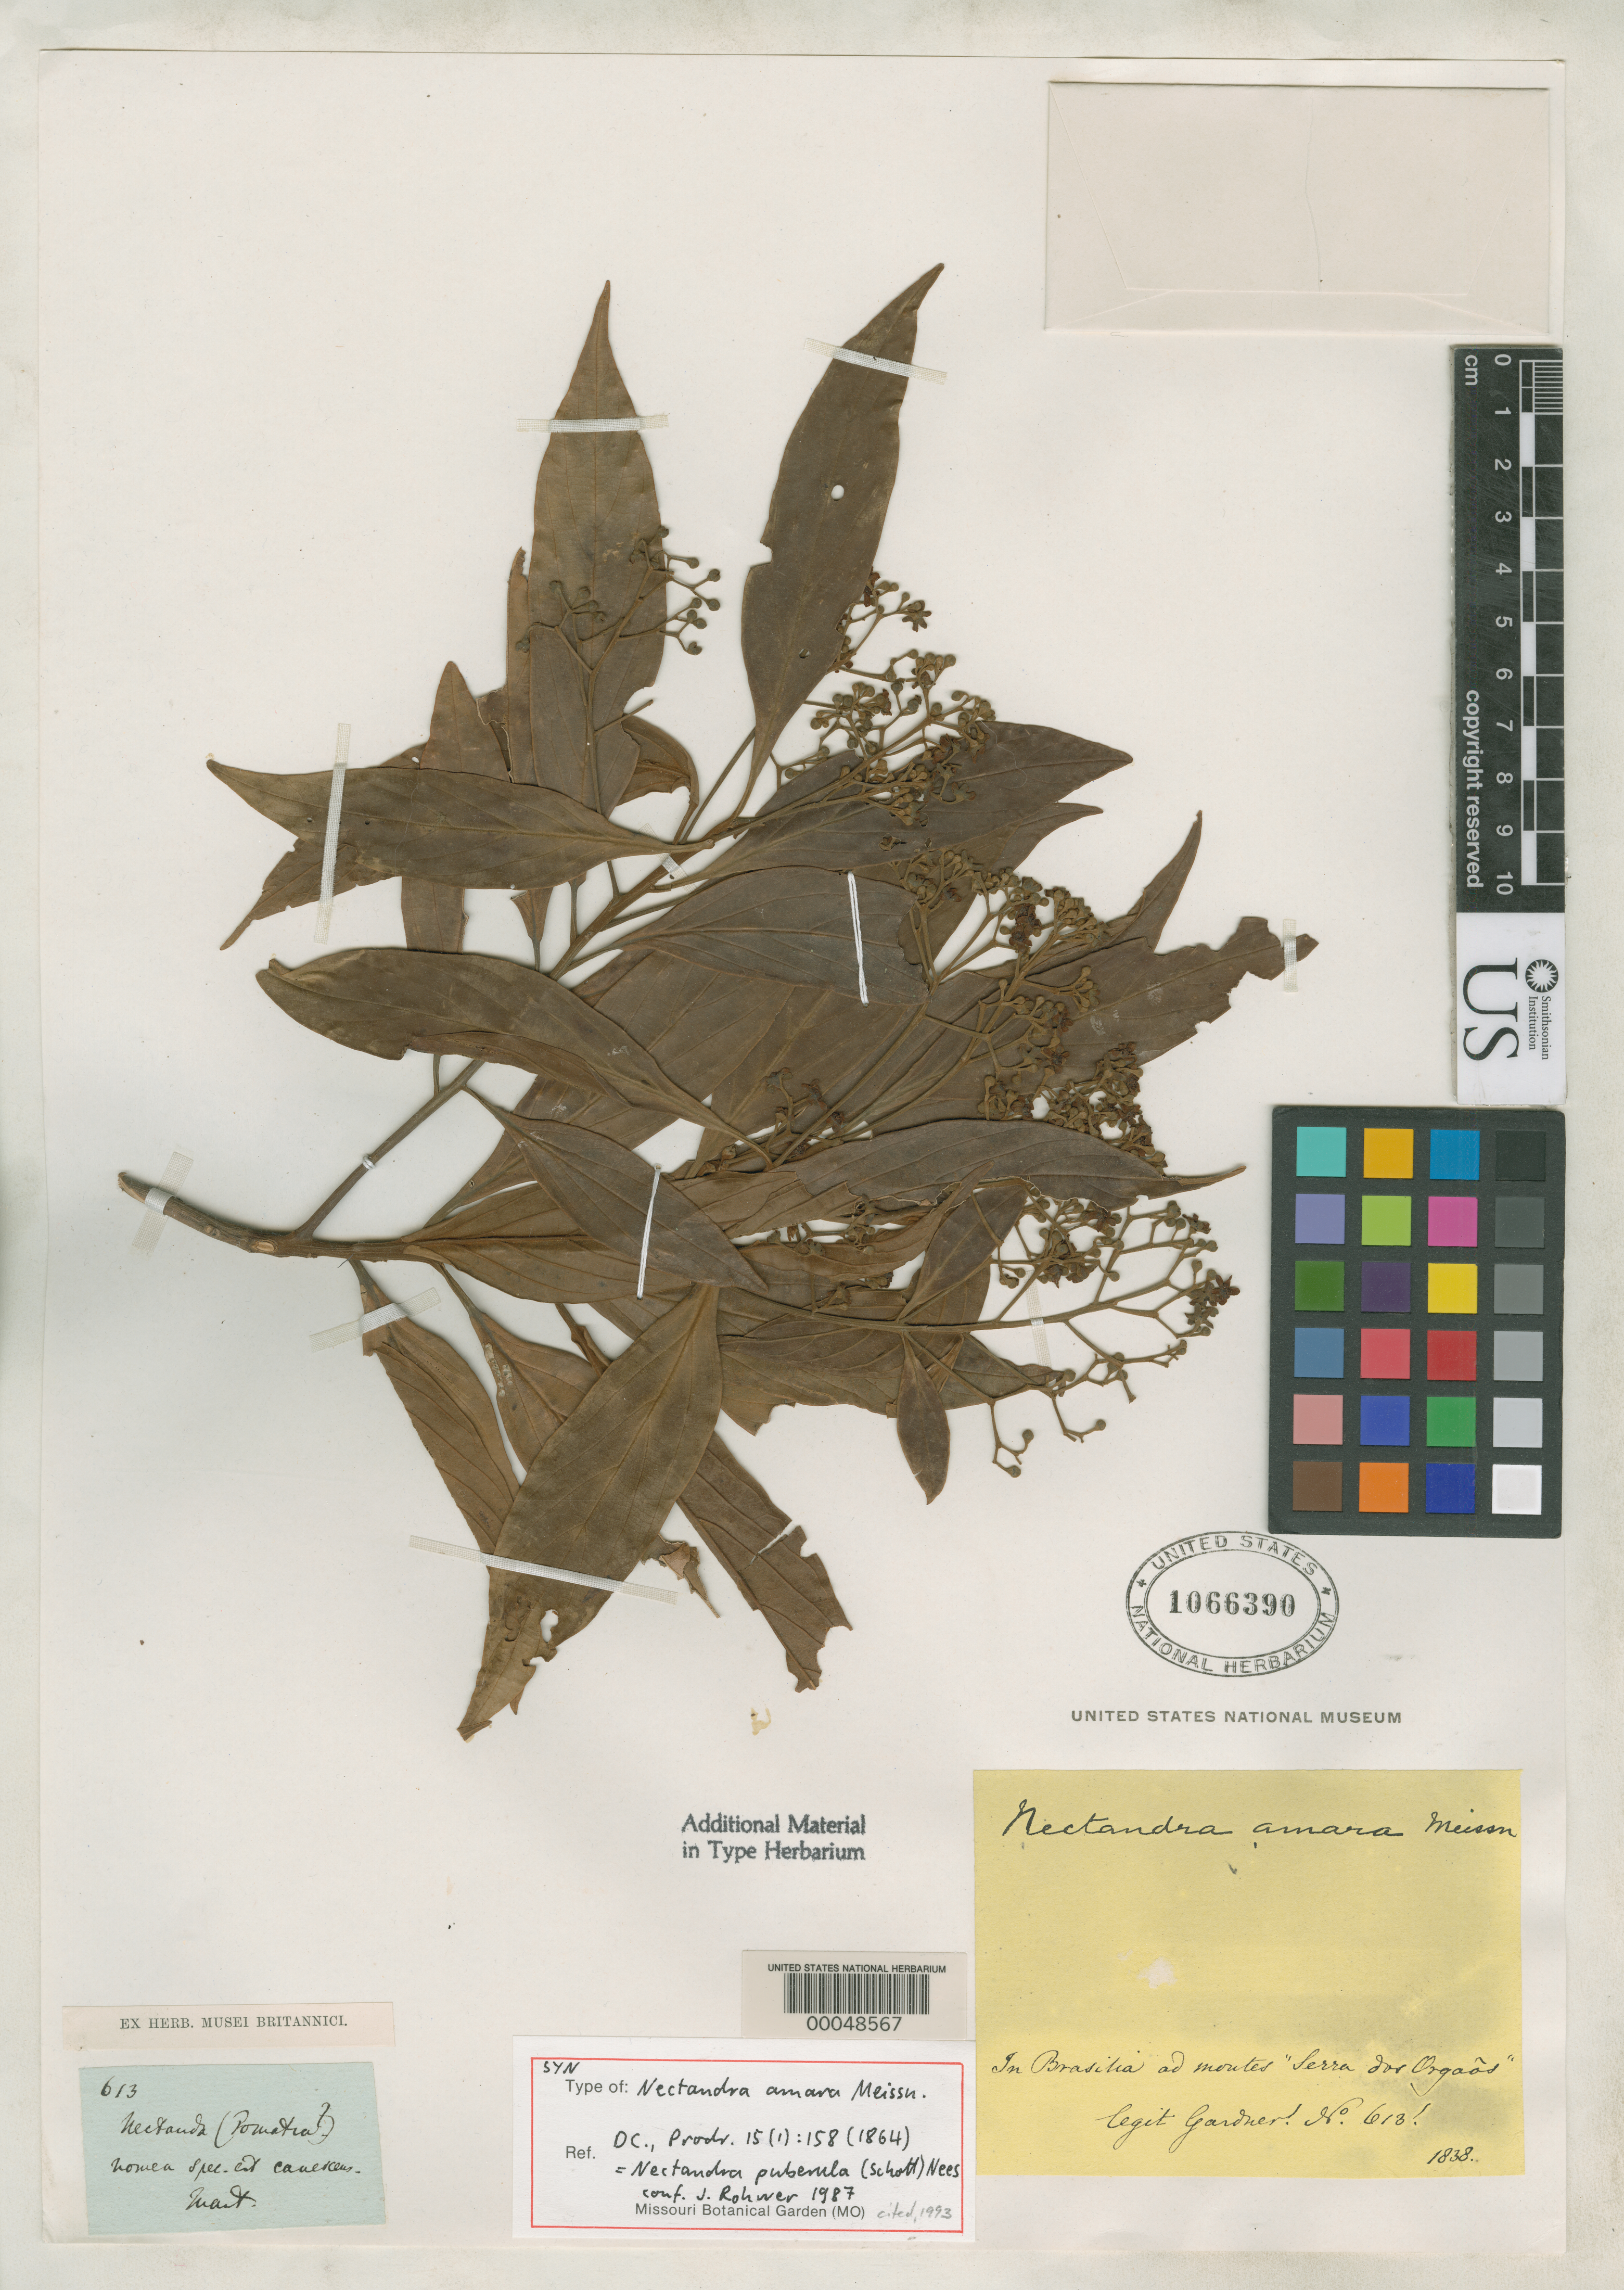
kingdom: Plantae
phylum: Tracheophyta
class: Magnoliopsida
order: Laurales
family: Lauraceae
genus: Nectandra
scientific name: Nectandra amara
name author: Meisn. in DC.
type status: Syntype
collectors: G. Gardner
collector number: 613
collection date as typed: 1838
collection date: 1838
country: Brazil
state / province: Distrito Federal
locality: In Brasilia ad montes "Serra dos Orgaõs".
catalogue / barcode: US 1066390